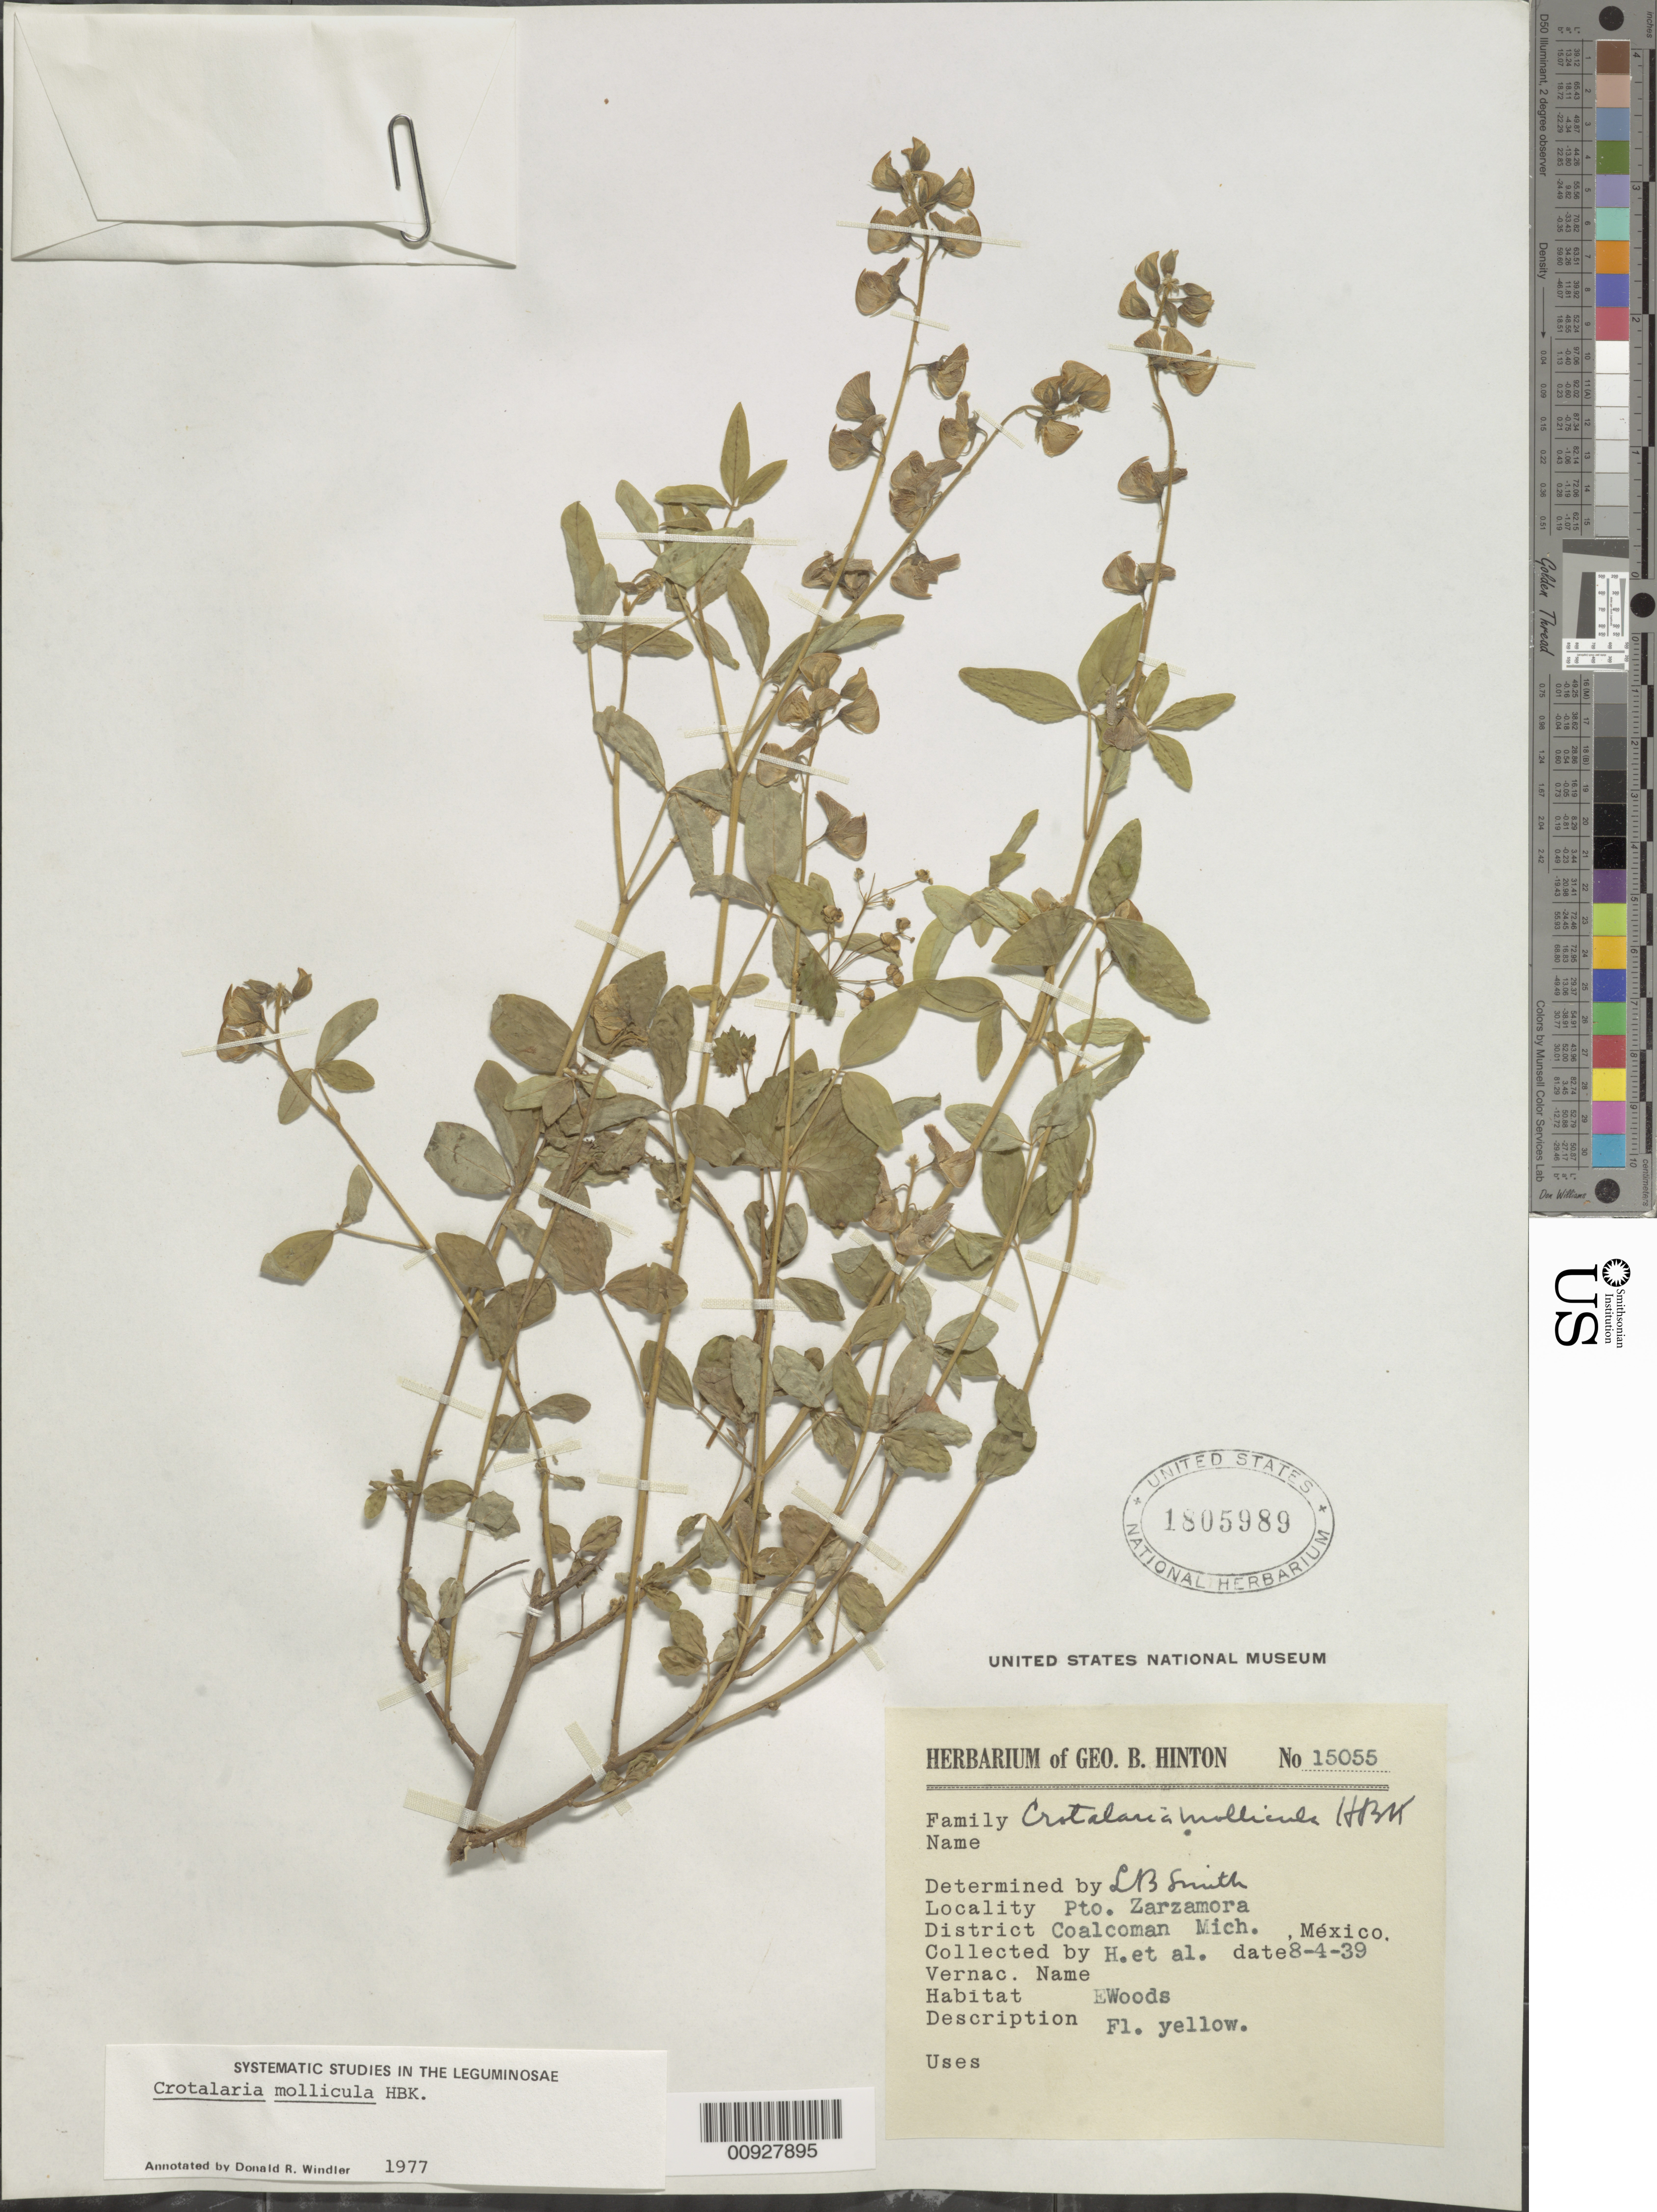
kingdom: Plantae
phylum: Tracheophyta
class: Magnoliopsida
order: Fabales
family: Fabaceae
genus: Crotalaria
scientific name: Crotalaria mollicula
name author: Kunth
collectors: G. B. Hinton & et al.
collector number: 15055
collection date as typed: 04 Aug 1939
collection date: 1939-08-04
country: Mexico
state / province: Michoacán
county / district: Coalcomán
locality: Pto. Zarzamora, District Coalcomán, Michoacán.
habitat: Woods.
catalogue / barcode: US 1805989